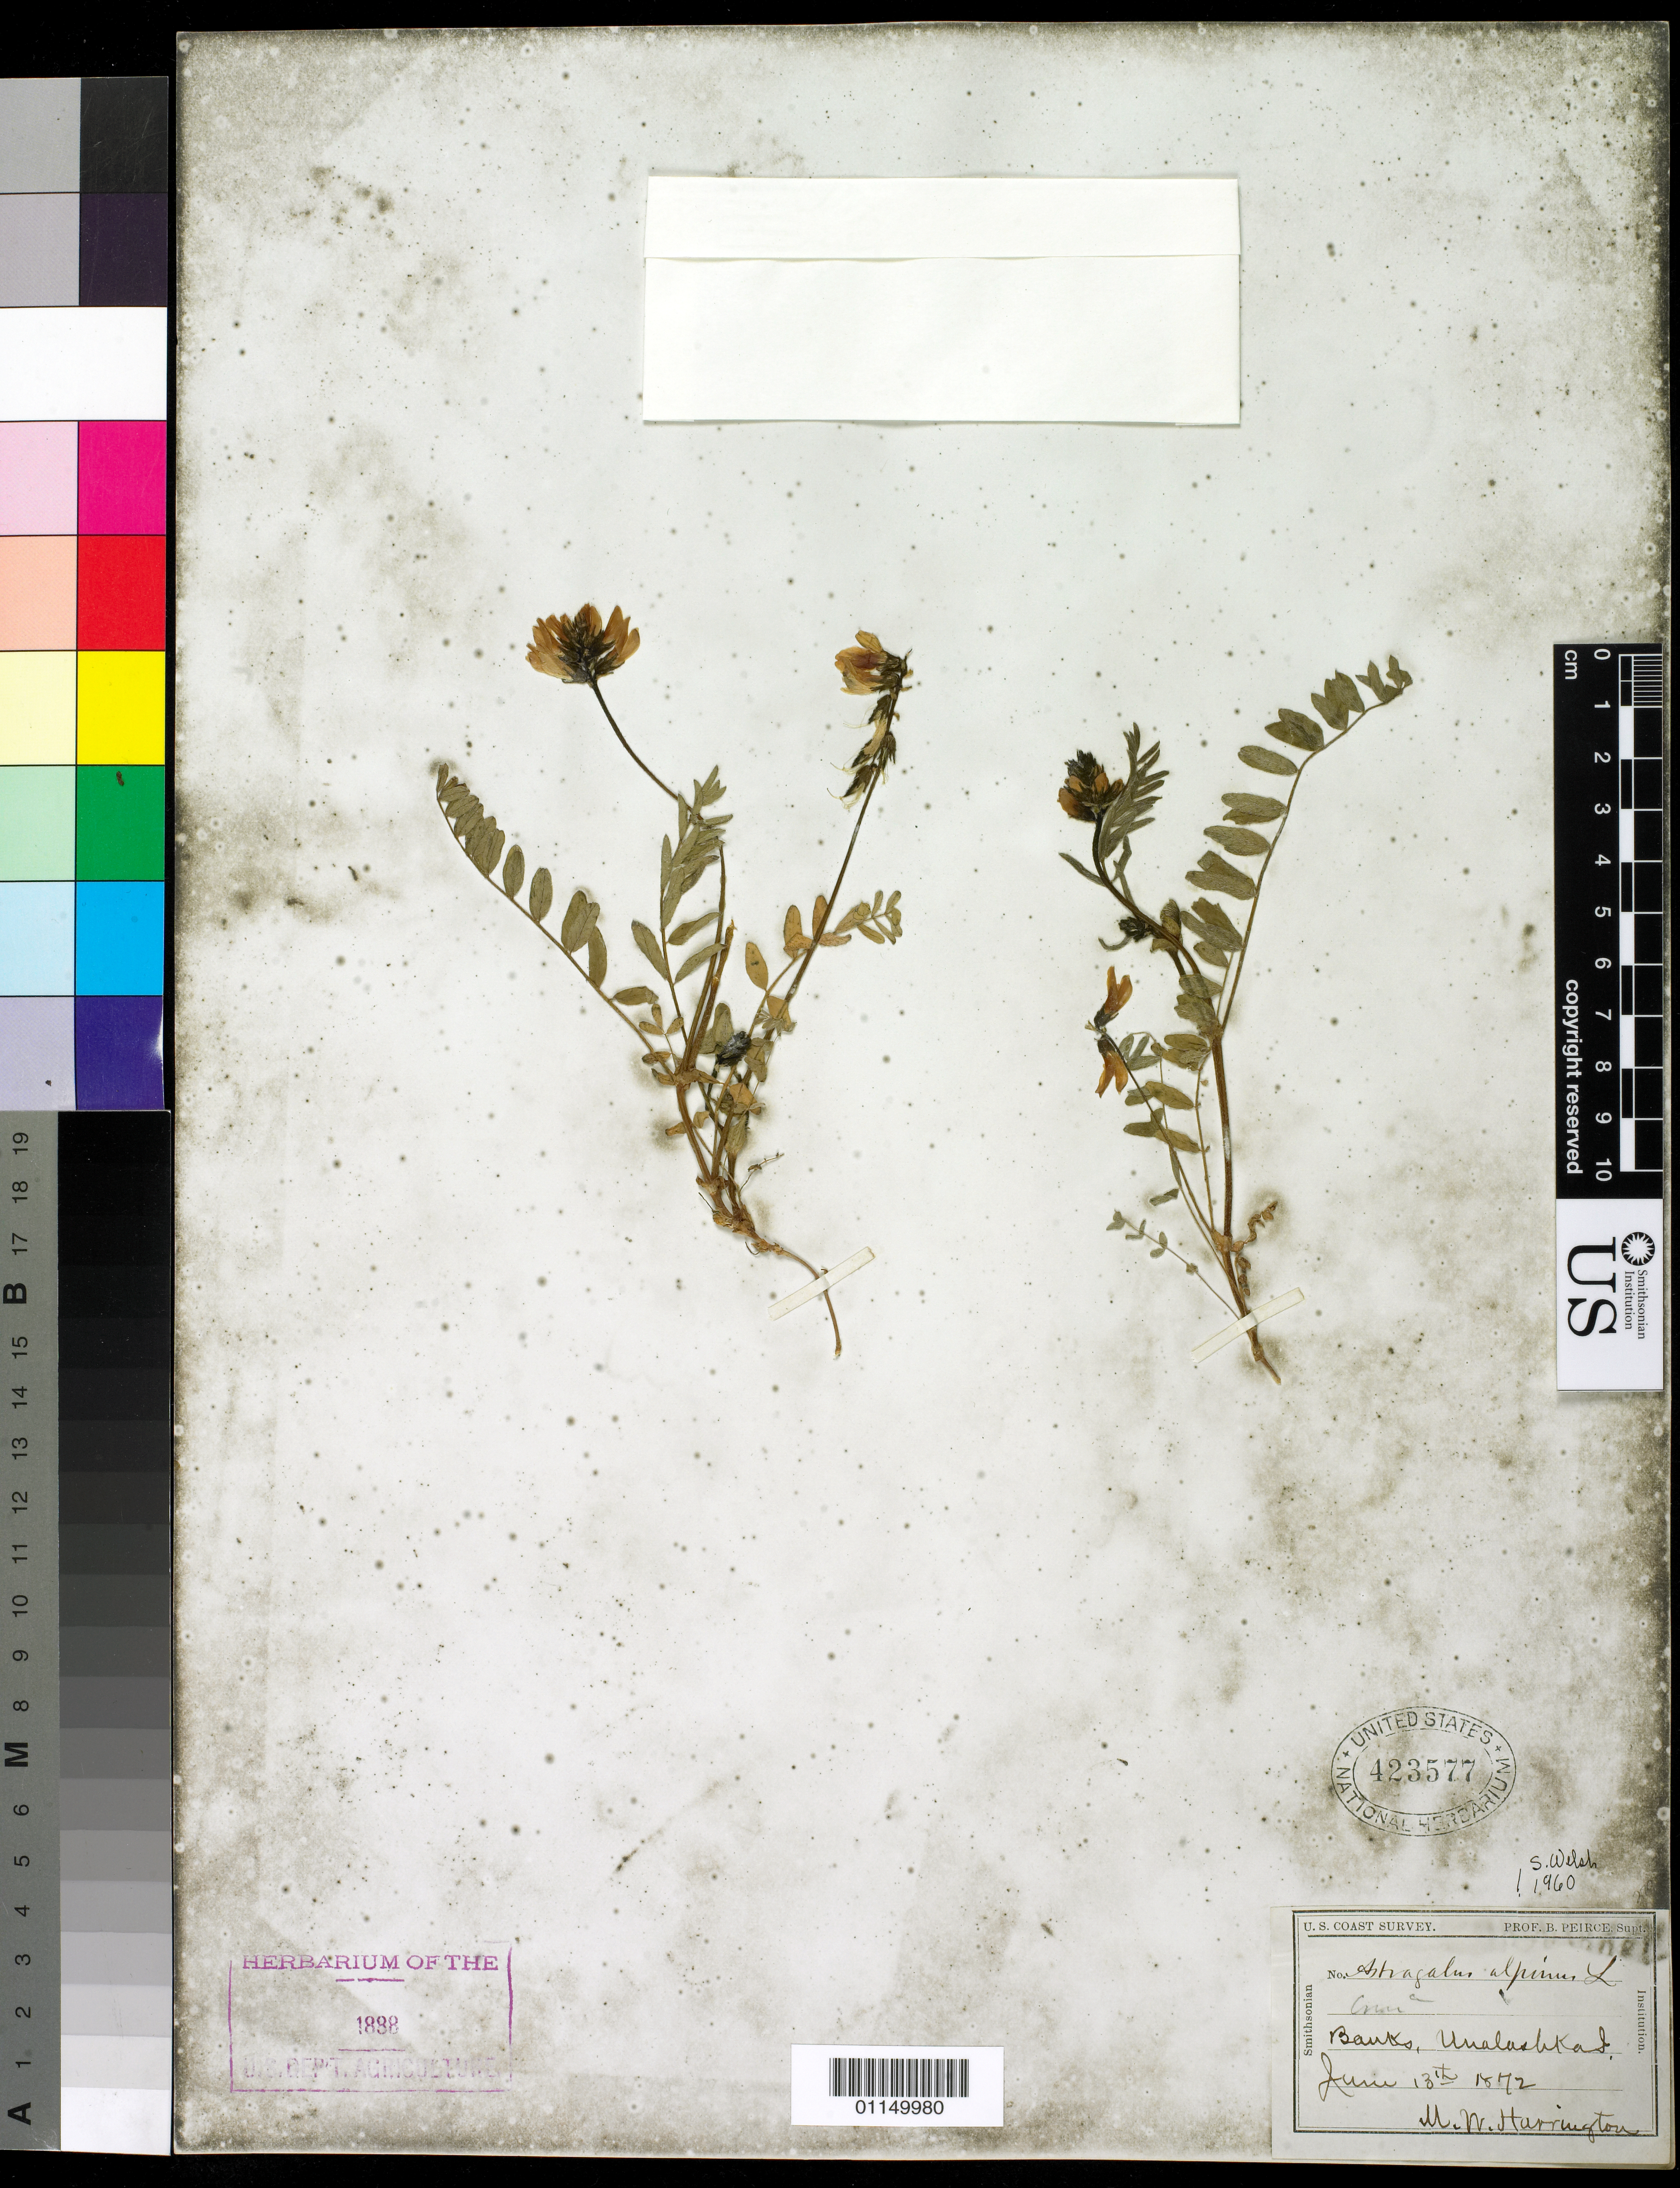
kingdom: Plantae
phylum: Tracheophyta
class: Magnoliopsida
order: Fabales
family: Fabaceae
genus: Astragalus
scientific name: Astragalus alpinus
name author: L.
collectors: M. W. Harrington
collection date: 1872-06-13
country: United States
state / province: Alaska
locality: Unalaska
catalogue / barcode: US 423577